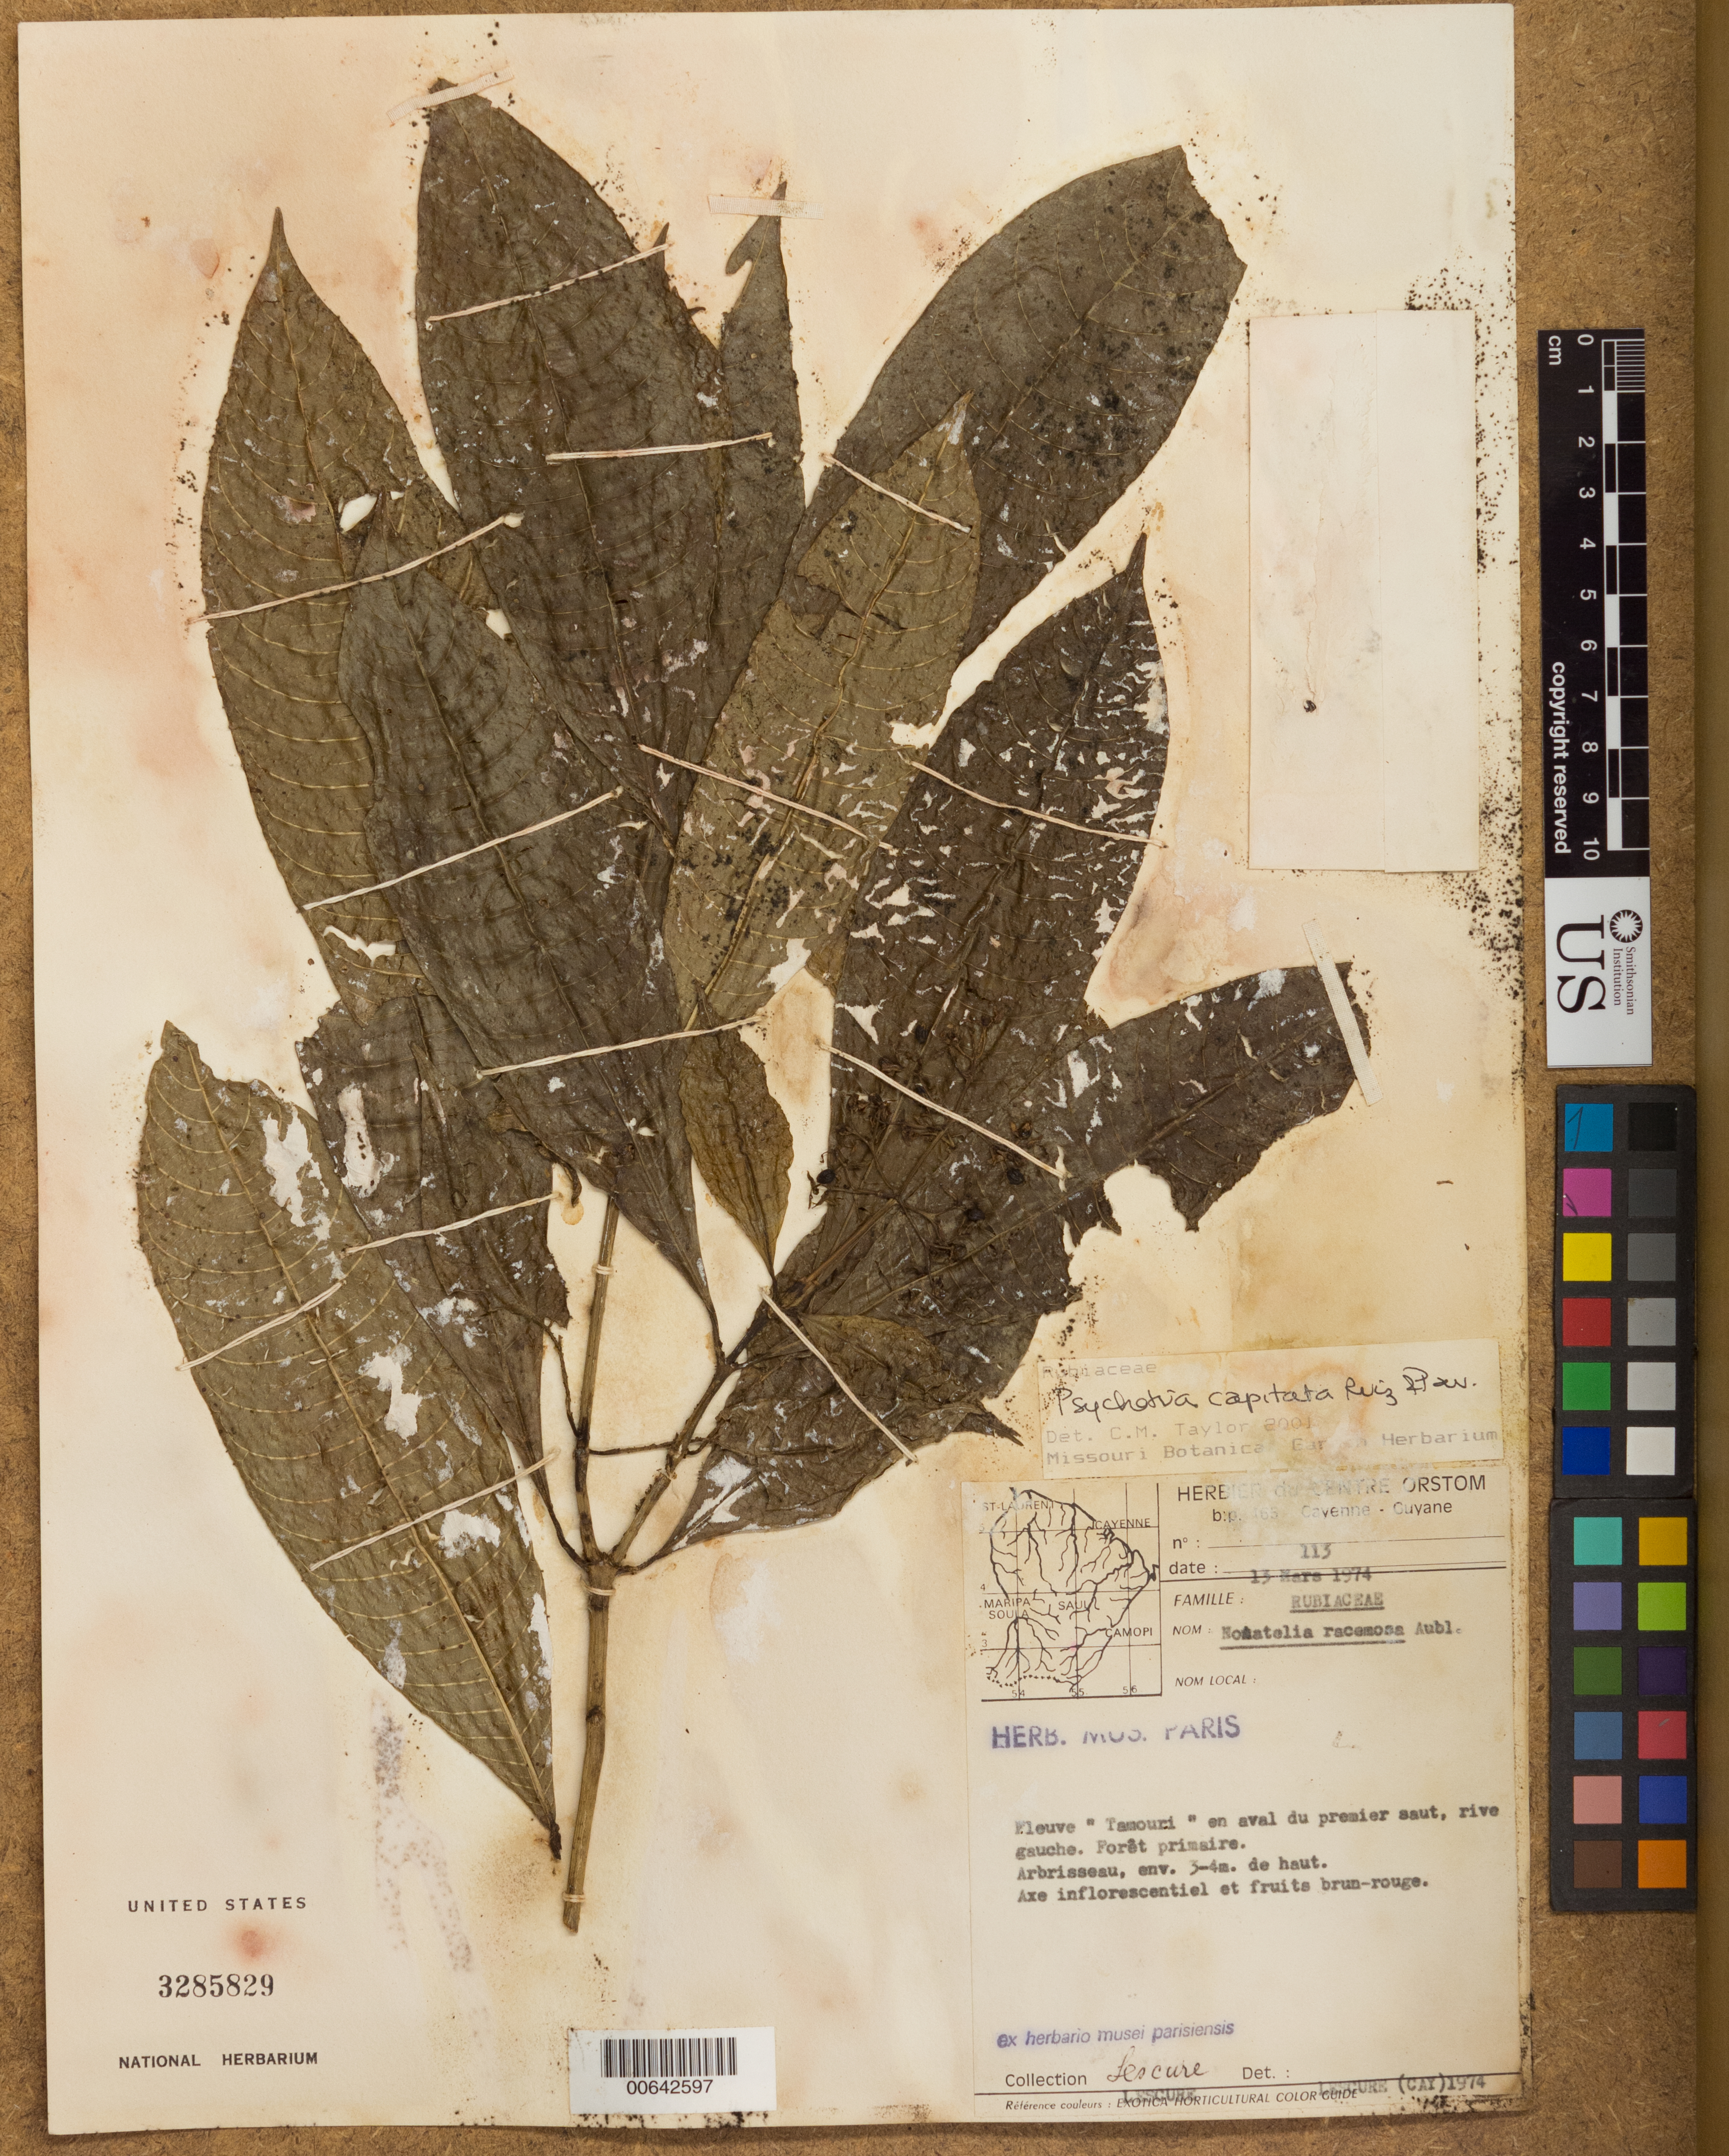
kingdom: Plantae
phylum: Tracheophyta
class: Magnoliopsida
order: Gentianales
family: Rubiaceae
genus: Psychotria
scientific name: Psychotria capitata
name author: Ruiz & Pav.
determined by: Taylor, Charlotte M.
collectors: J.-P. Lescure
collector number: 113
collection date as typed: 13-Mar-74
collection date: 1974-03-13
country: French Guiana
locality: Grand Tamouri Creek, en aval du premier saut, rive gauche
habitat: Primary forest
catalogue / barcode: US 3285829